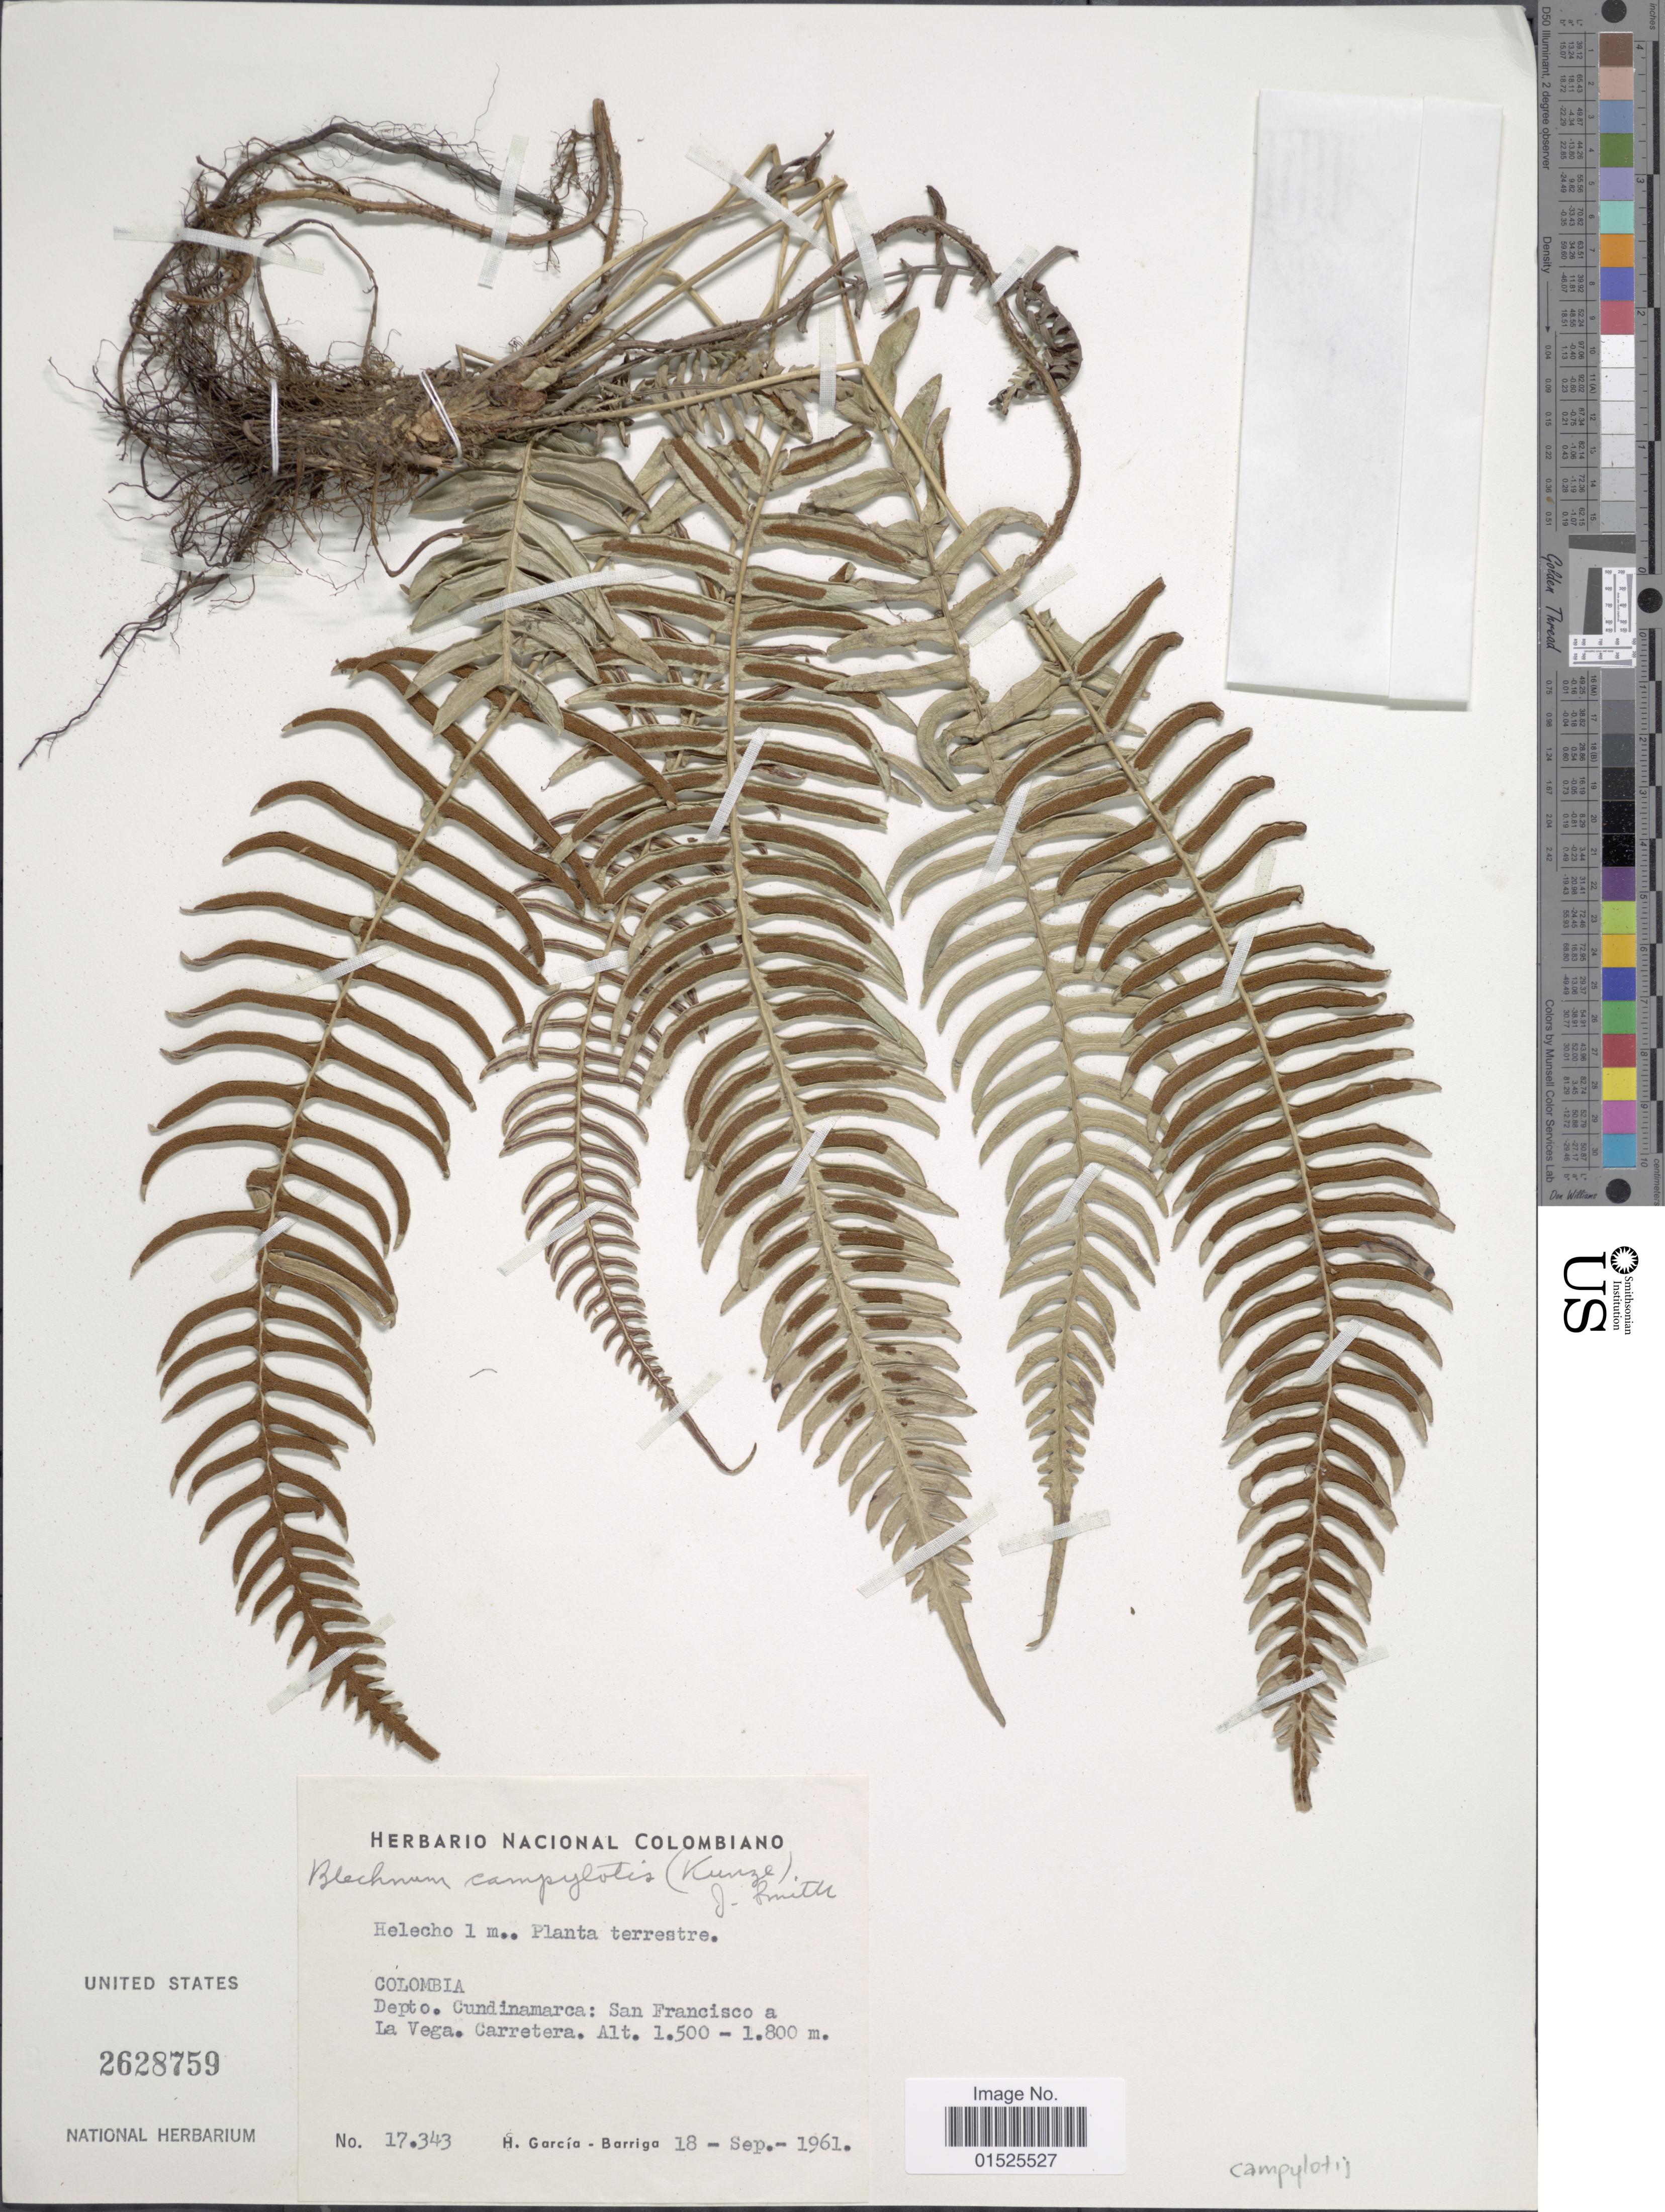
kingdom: Plantae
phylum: Tracheophyta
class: Polypodiopsida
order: Polypodiales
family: Blechnaceae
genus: Blechnum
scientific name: Blechnum camplyotis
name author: (Kunze) J. Sm.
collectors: H. García Barriga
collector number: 17343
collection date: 1961-09-18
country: Colombia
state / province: Cundinamarca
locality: San Francisco a La Vega. Carretera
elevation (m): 1500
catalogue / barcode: US 2628759